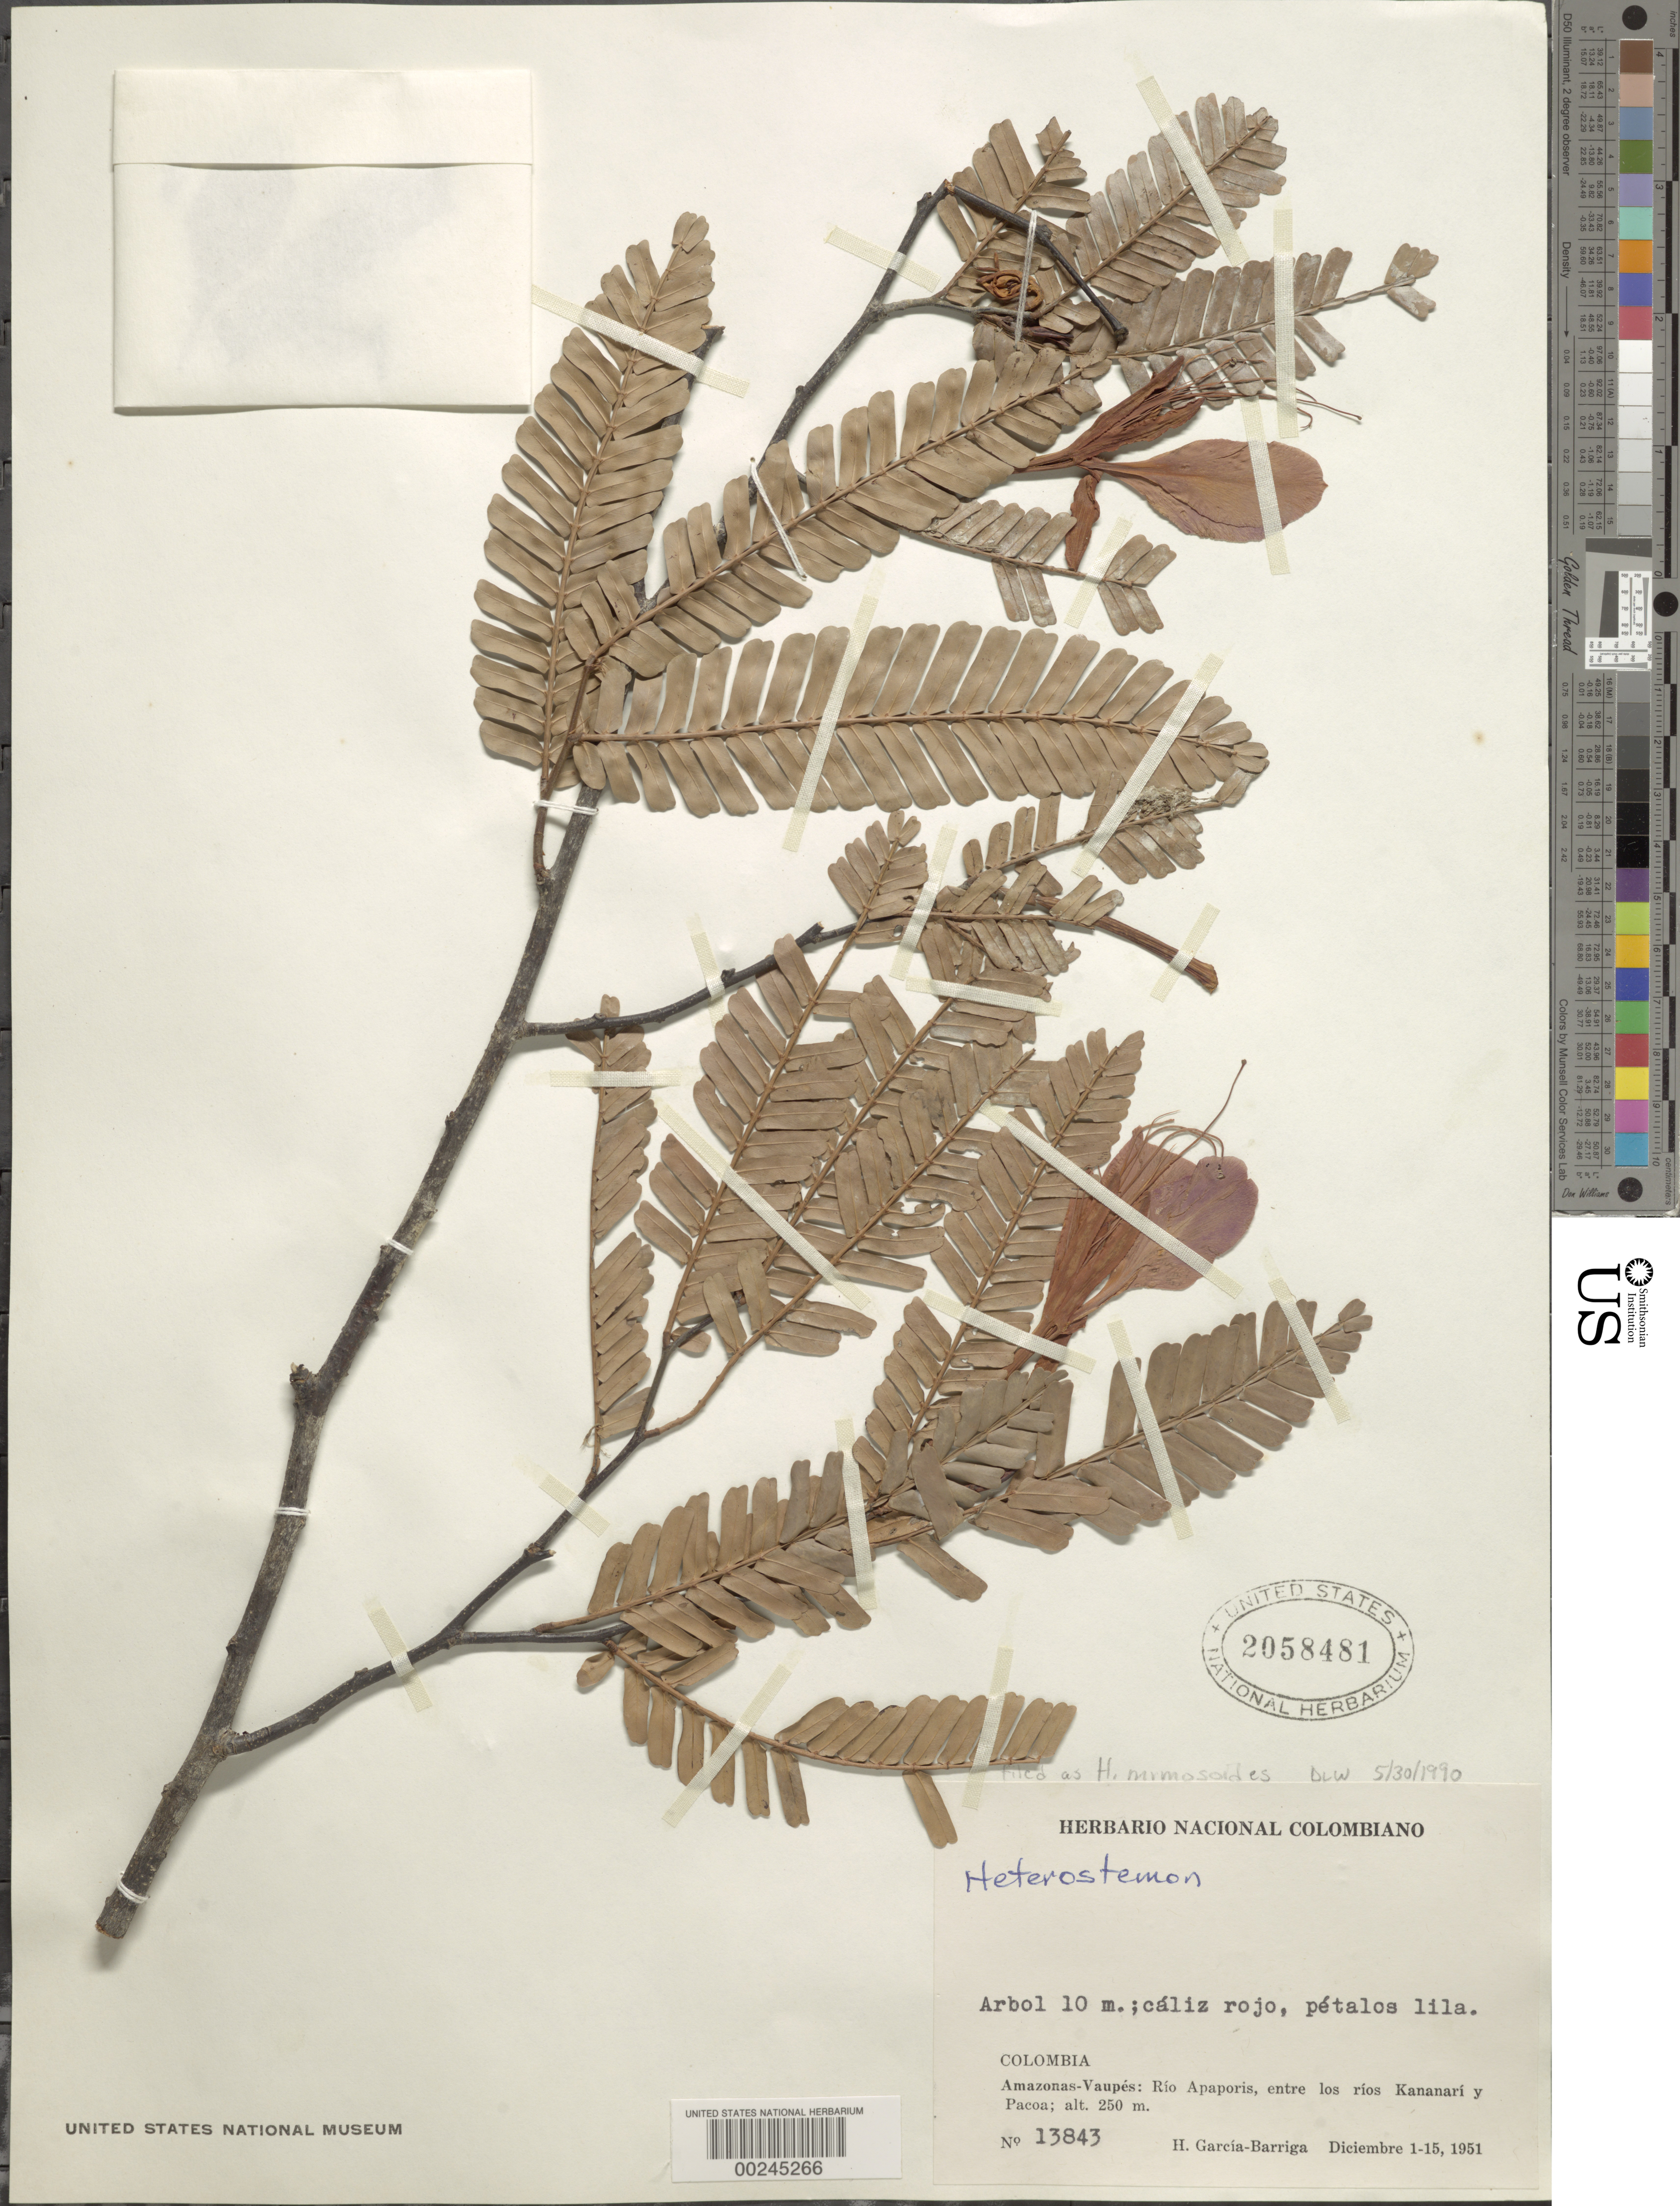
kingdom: Plantae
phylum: Tracheophyta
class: Magnoliopsida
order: Fabales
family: Fabaceae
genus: Heterostemon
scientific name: Heterostemon mimosoides var. mimosoides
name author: Desf.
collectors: H. García Barriga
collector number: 13843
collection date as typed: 01 Dec 1951 to 15 Dec 1951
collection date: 1951-12-01/1951-12-15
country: Colombia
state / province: Amazônas / Vaupés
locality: Rio Apaporis, between the Rivers Kananari and Pacoa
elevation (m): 250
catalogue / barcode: US 2058481